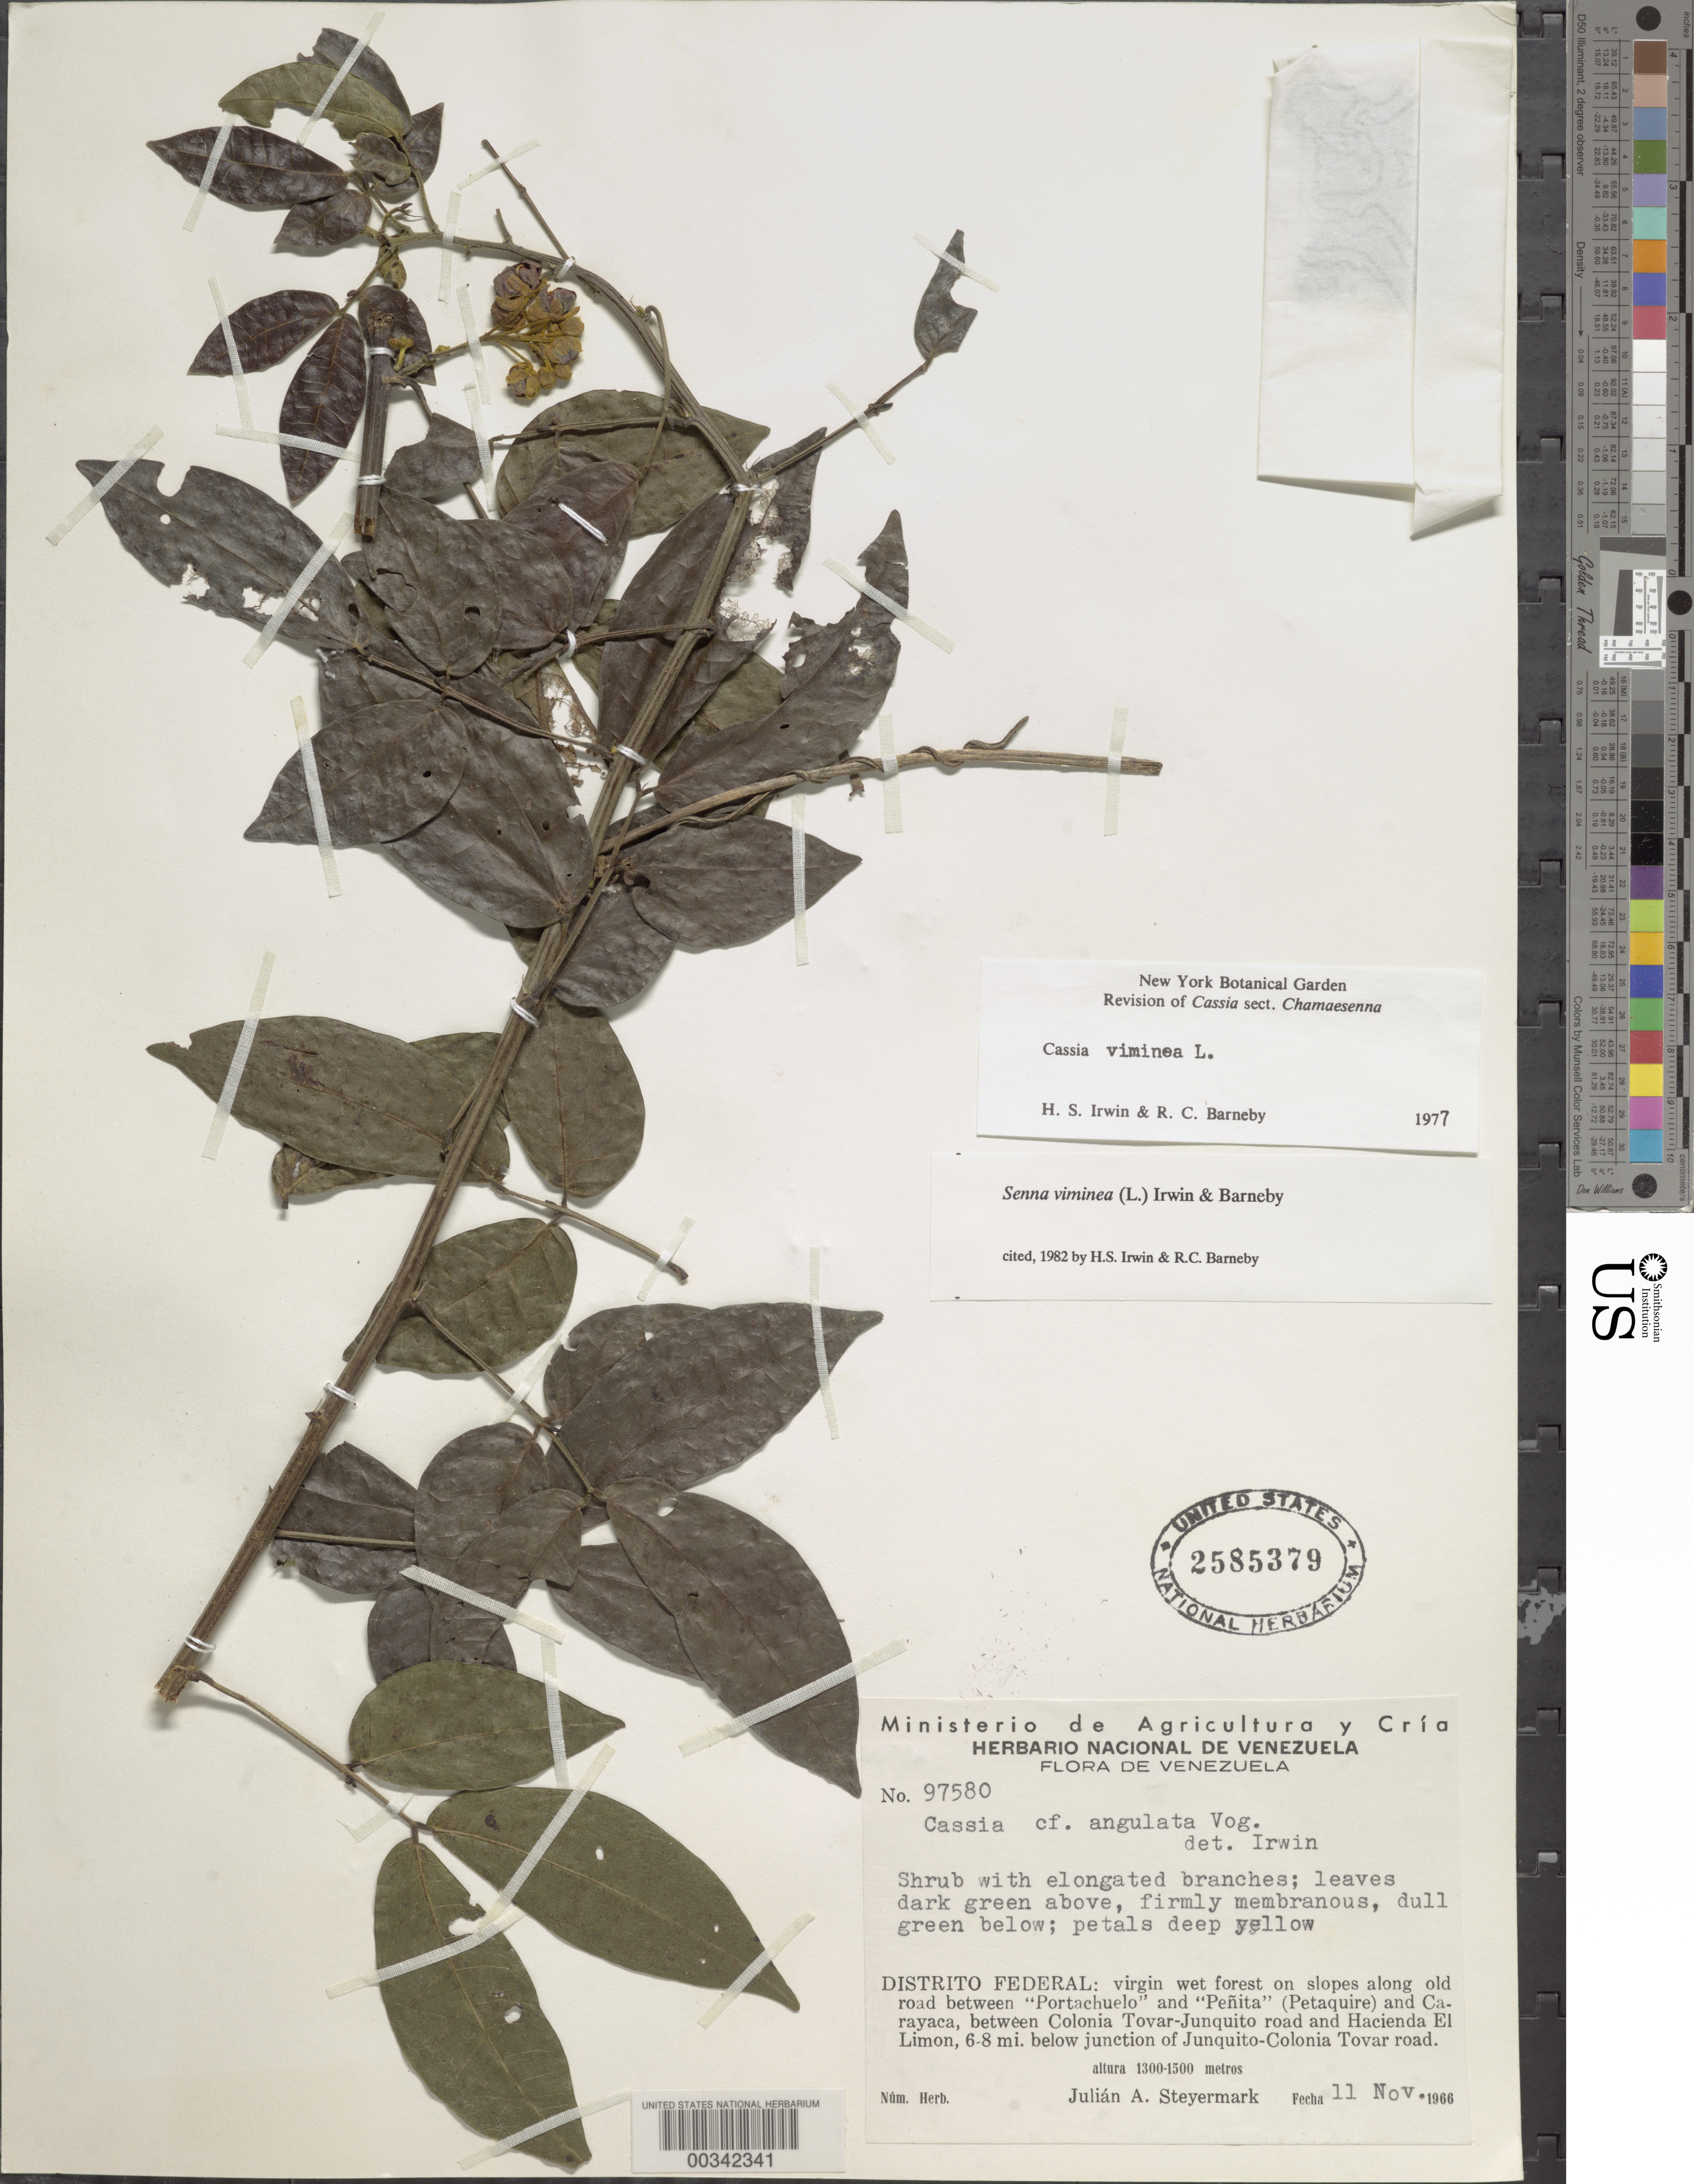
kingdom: Plantae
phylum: Tracheophyta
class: Magnoliopsida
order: Fabales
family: Fabaceae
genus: Senna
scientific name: Senna viminea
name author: (L.) H.S. Irwin & Barneby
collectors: J. Steyermark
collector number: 97580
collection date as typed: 11 Nov 1966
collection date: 1966-11-11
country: Venezuela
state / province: Distrito Federal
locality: Betwee "portachuelo" and "penita" (petaquire) and carayaca, between colonia tovar-junquito road and hacienda el limon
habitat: Virgin wet forest on slopes along road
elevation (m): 1300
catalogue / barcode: US 2585379